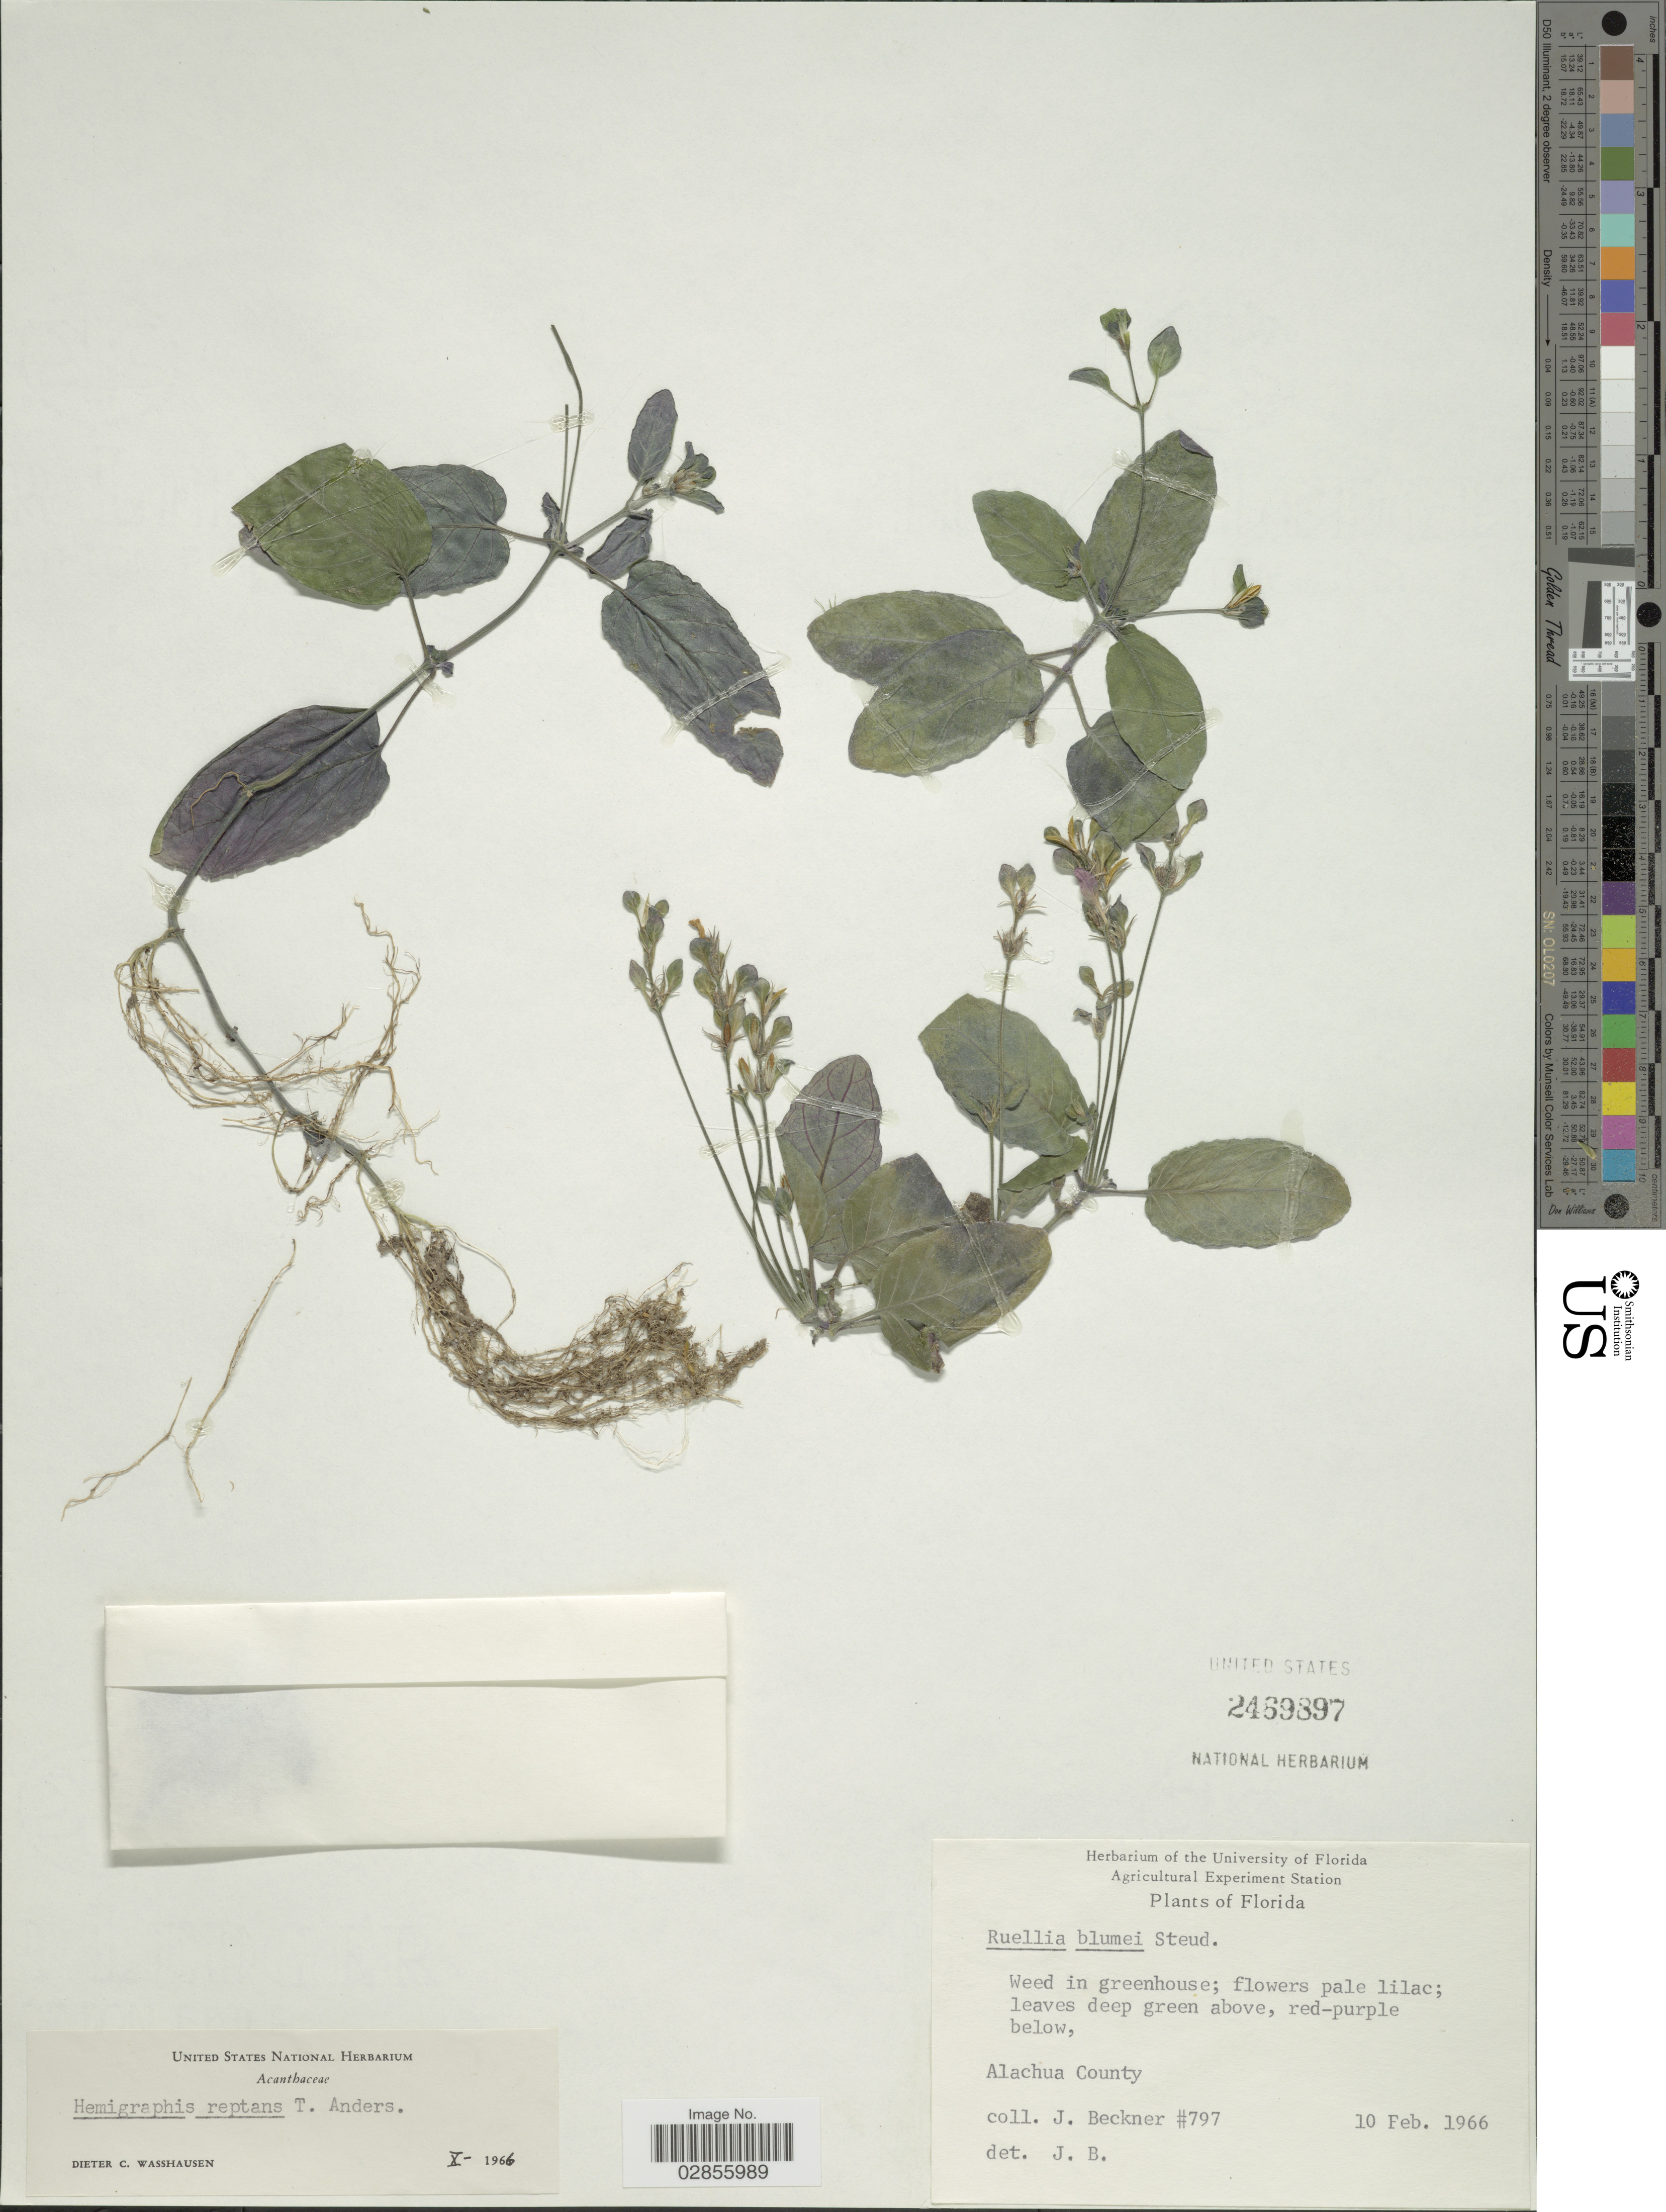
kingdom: Plantae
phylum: Tracheophyta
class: Magnoliopsida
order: Lamiales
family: Acanthaceae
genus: Hemigraphis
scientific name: Hemigraphis reptans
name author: (G. Forst.) T. Anderson ex Hemsl.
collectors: J. Beckner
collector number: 797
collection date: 1966-02-10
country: United States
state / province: Florida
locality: Alachua County.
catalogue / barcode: US 2469897